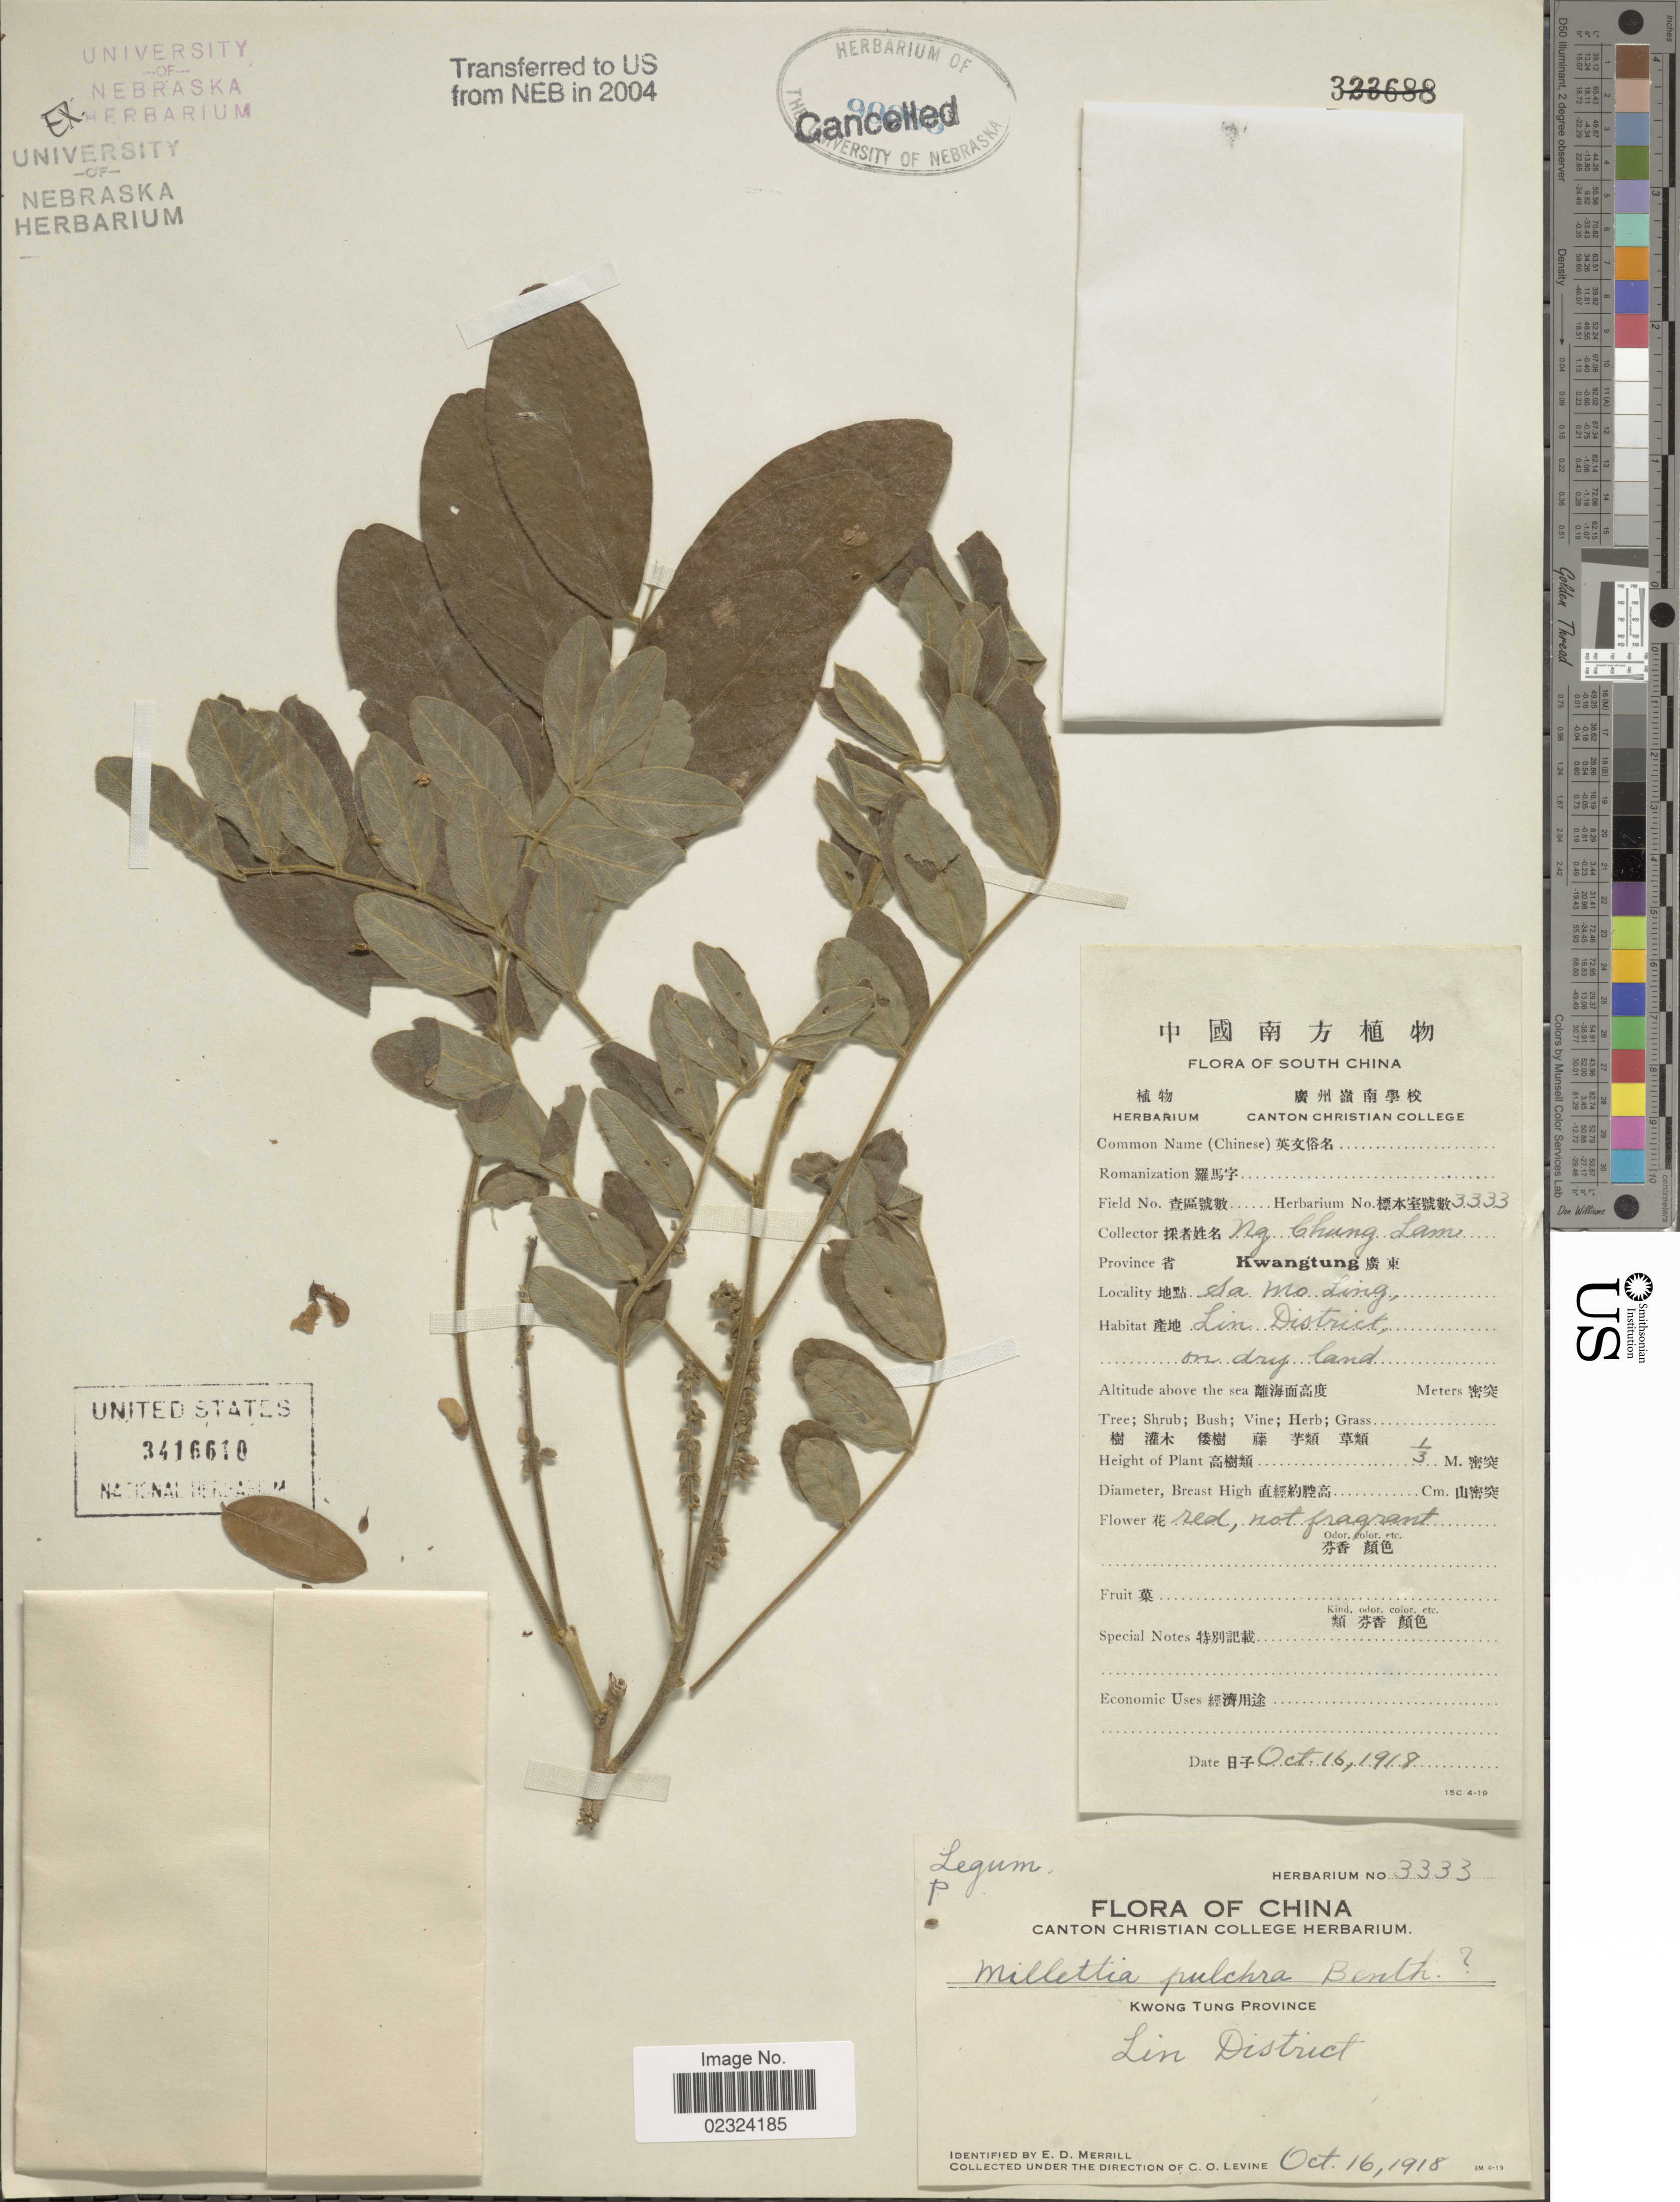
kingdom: Plantae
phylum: Tracheophyta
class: Magnoliopsida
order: Fabales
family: Fabaceae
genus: Millettia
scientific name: Millettia pulchra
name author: (Benth.) Kurz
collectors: C. O. Levine & C. L. Ng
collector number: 3333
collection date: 1918-10-16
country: China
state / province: Guangdong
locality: Kwong Tung Province. Lin District. Sa Mo Ling.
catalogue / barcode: US 3416610